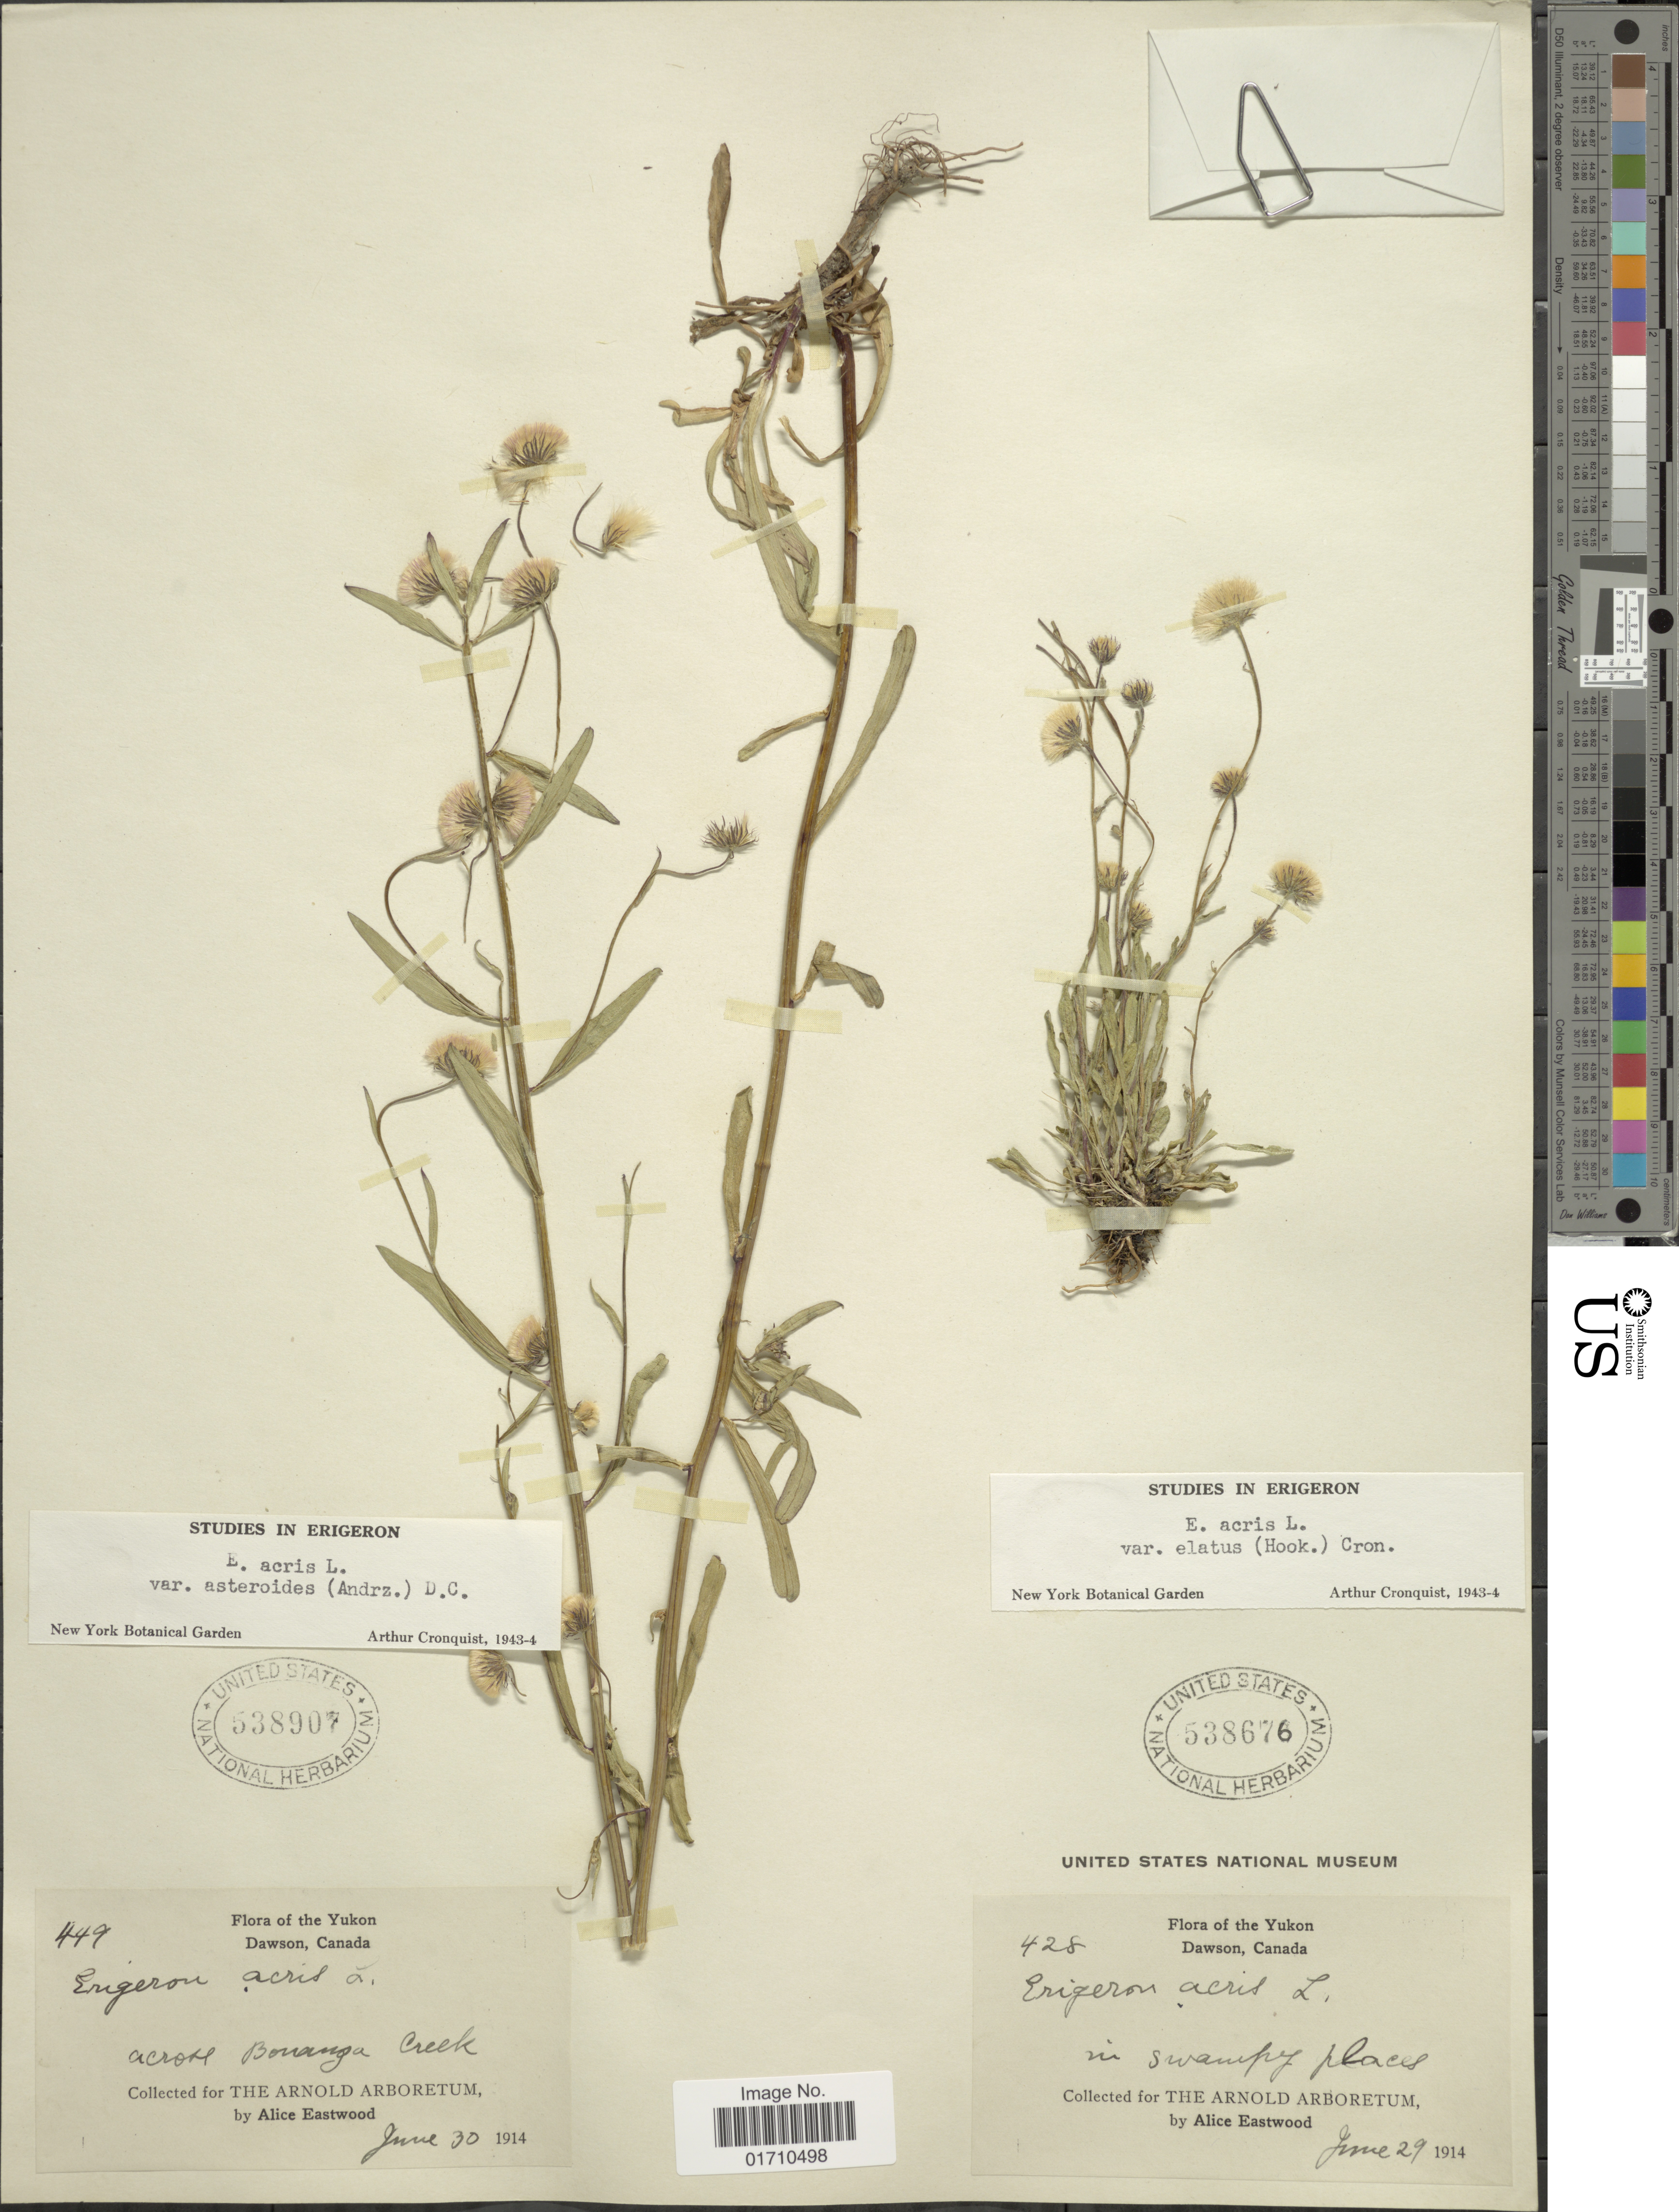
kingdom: Plantae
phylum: Tracheophyta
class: Magnoliopsida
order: Asterales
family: Asteraceae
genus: Erigeron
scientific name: Erigeron acris var. elatus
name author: (Hook.) Cronq.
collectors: A. Eastwood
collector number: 449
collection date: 1914-06-30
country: Canada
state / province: Yukon Territory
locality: Yukon, Dawson, across Bonanga Creek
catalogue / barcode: US 538907-2